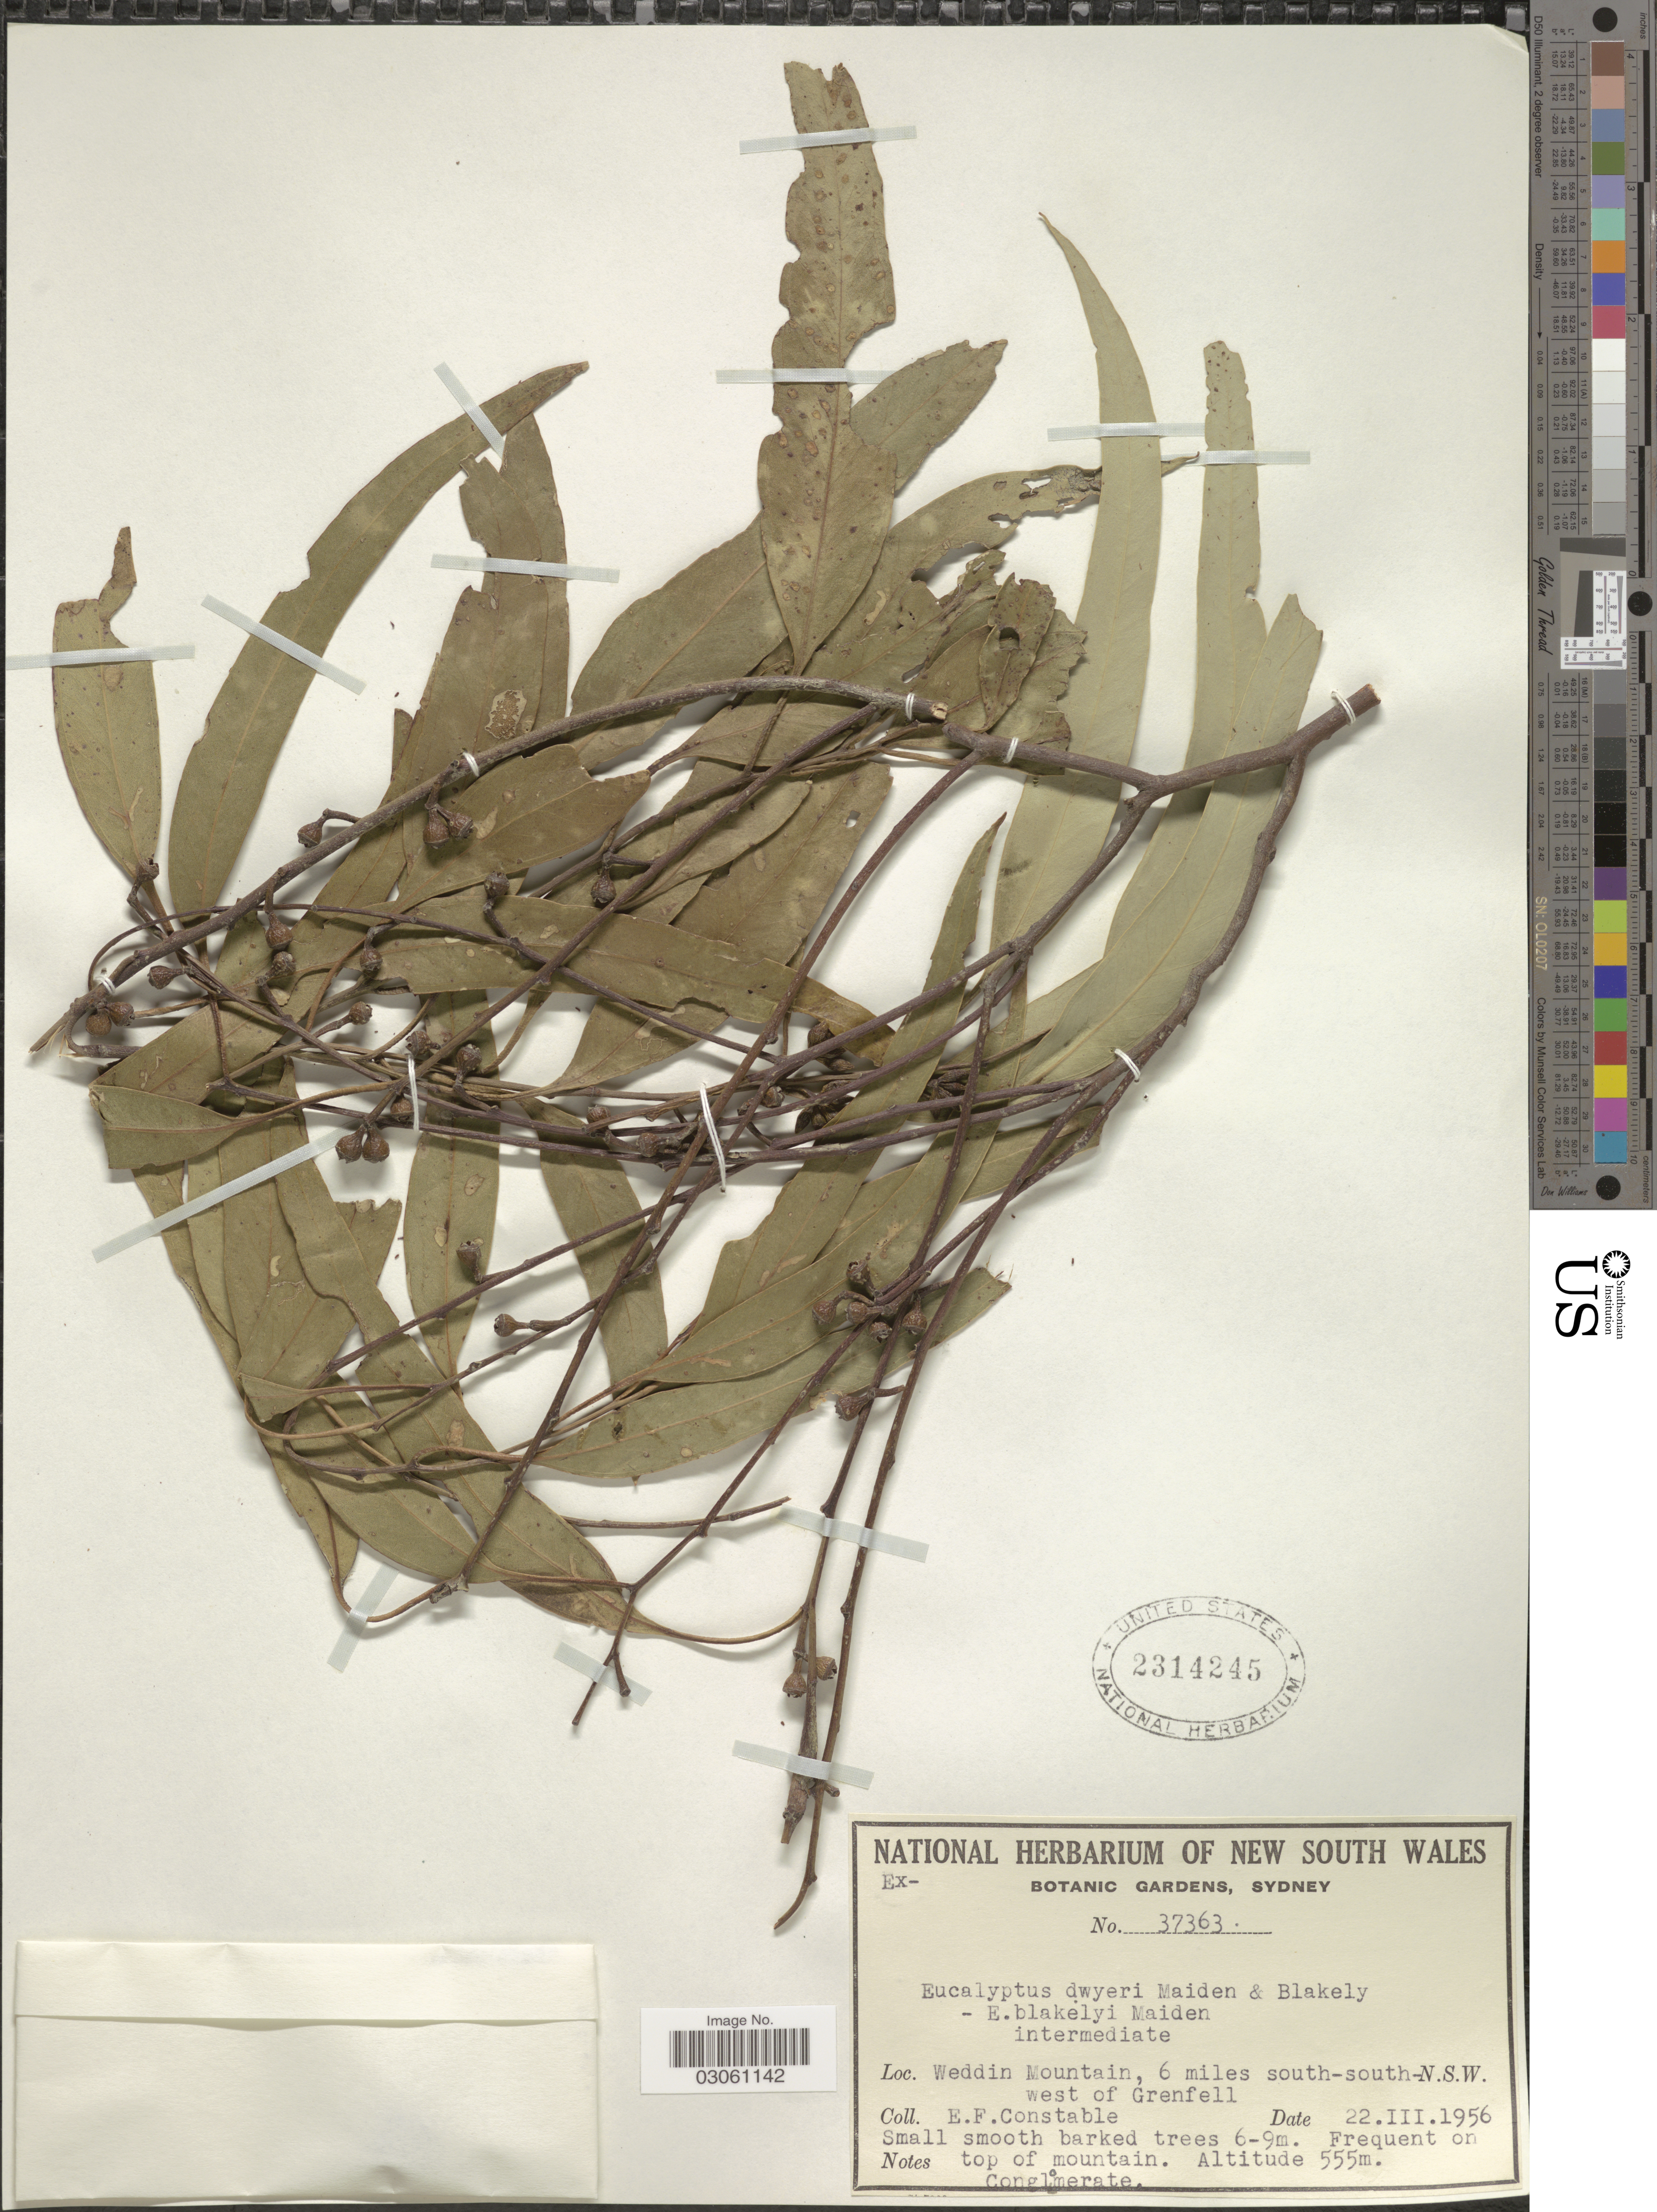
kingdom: Plantae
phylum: Tracheophyta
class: Magnoliopsida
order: Myrtales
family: Myrtaceae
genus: Eucalyptus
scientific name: Eucalyptus dwyeri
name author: Maiden & Blakely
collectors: E. F. Constable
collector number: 37363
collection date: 1956-03-22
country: Australia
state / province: New South Wales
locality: Weddin Mountain, 6 miles south-south-west of Grenfell.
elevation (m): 555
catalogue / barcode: US 2314245